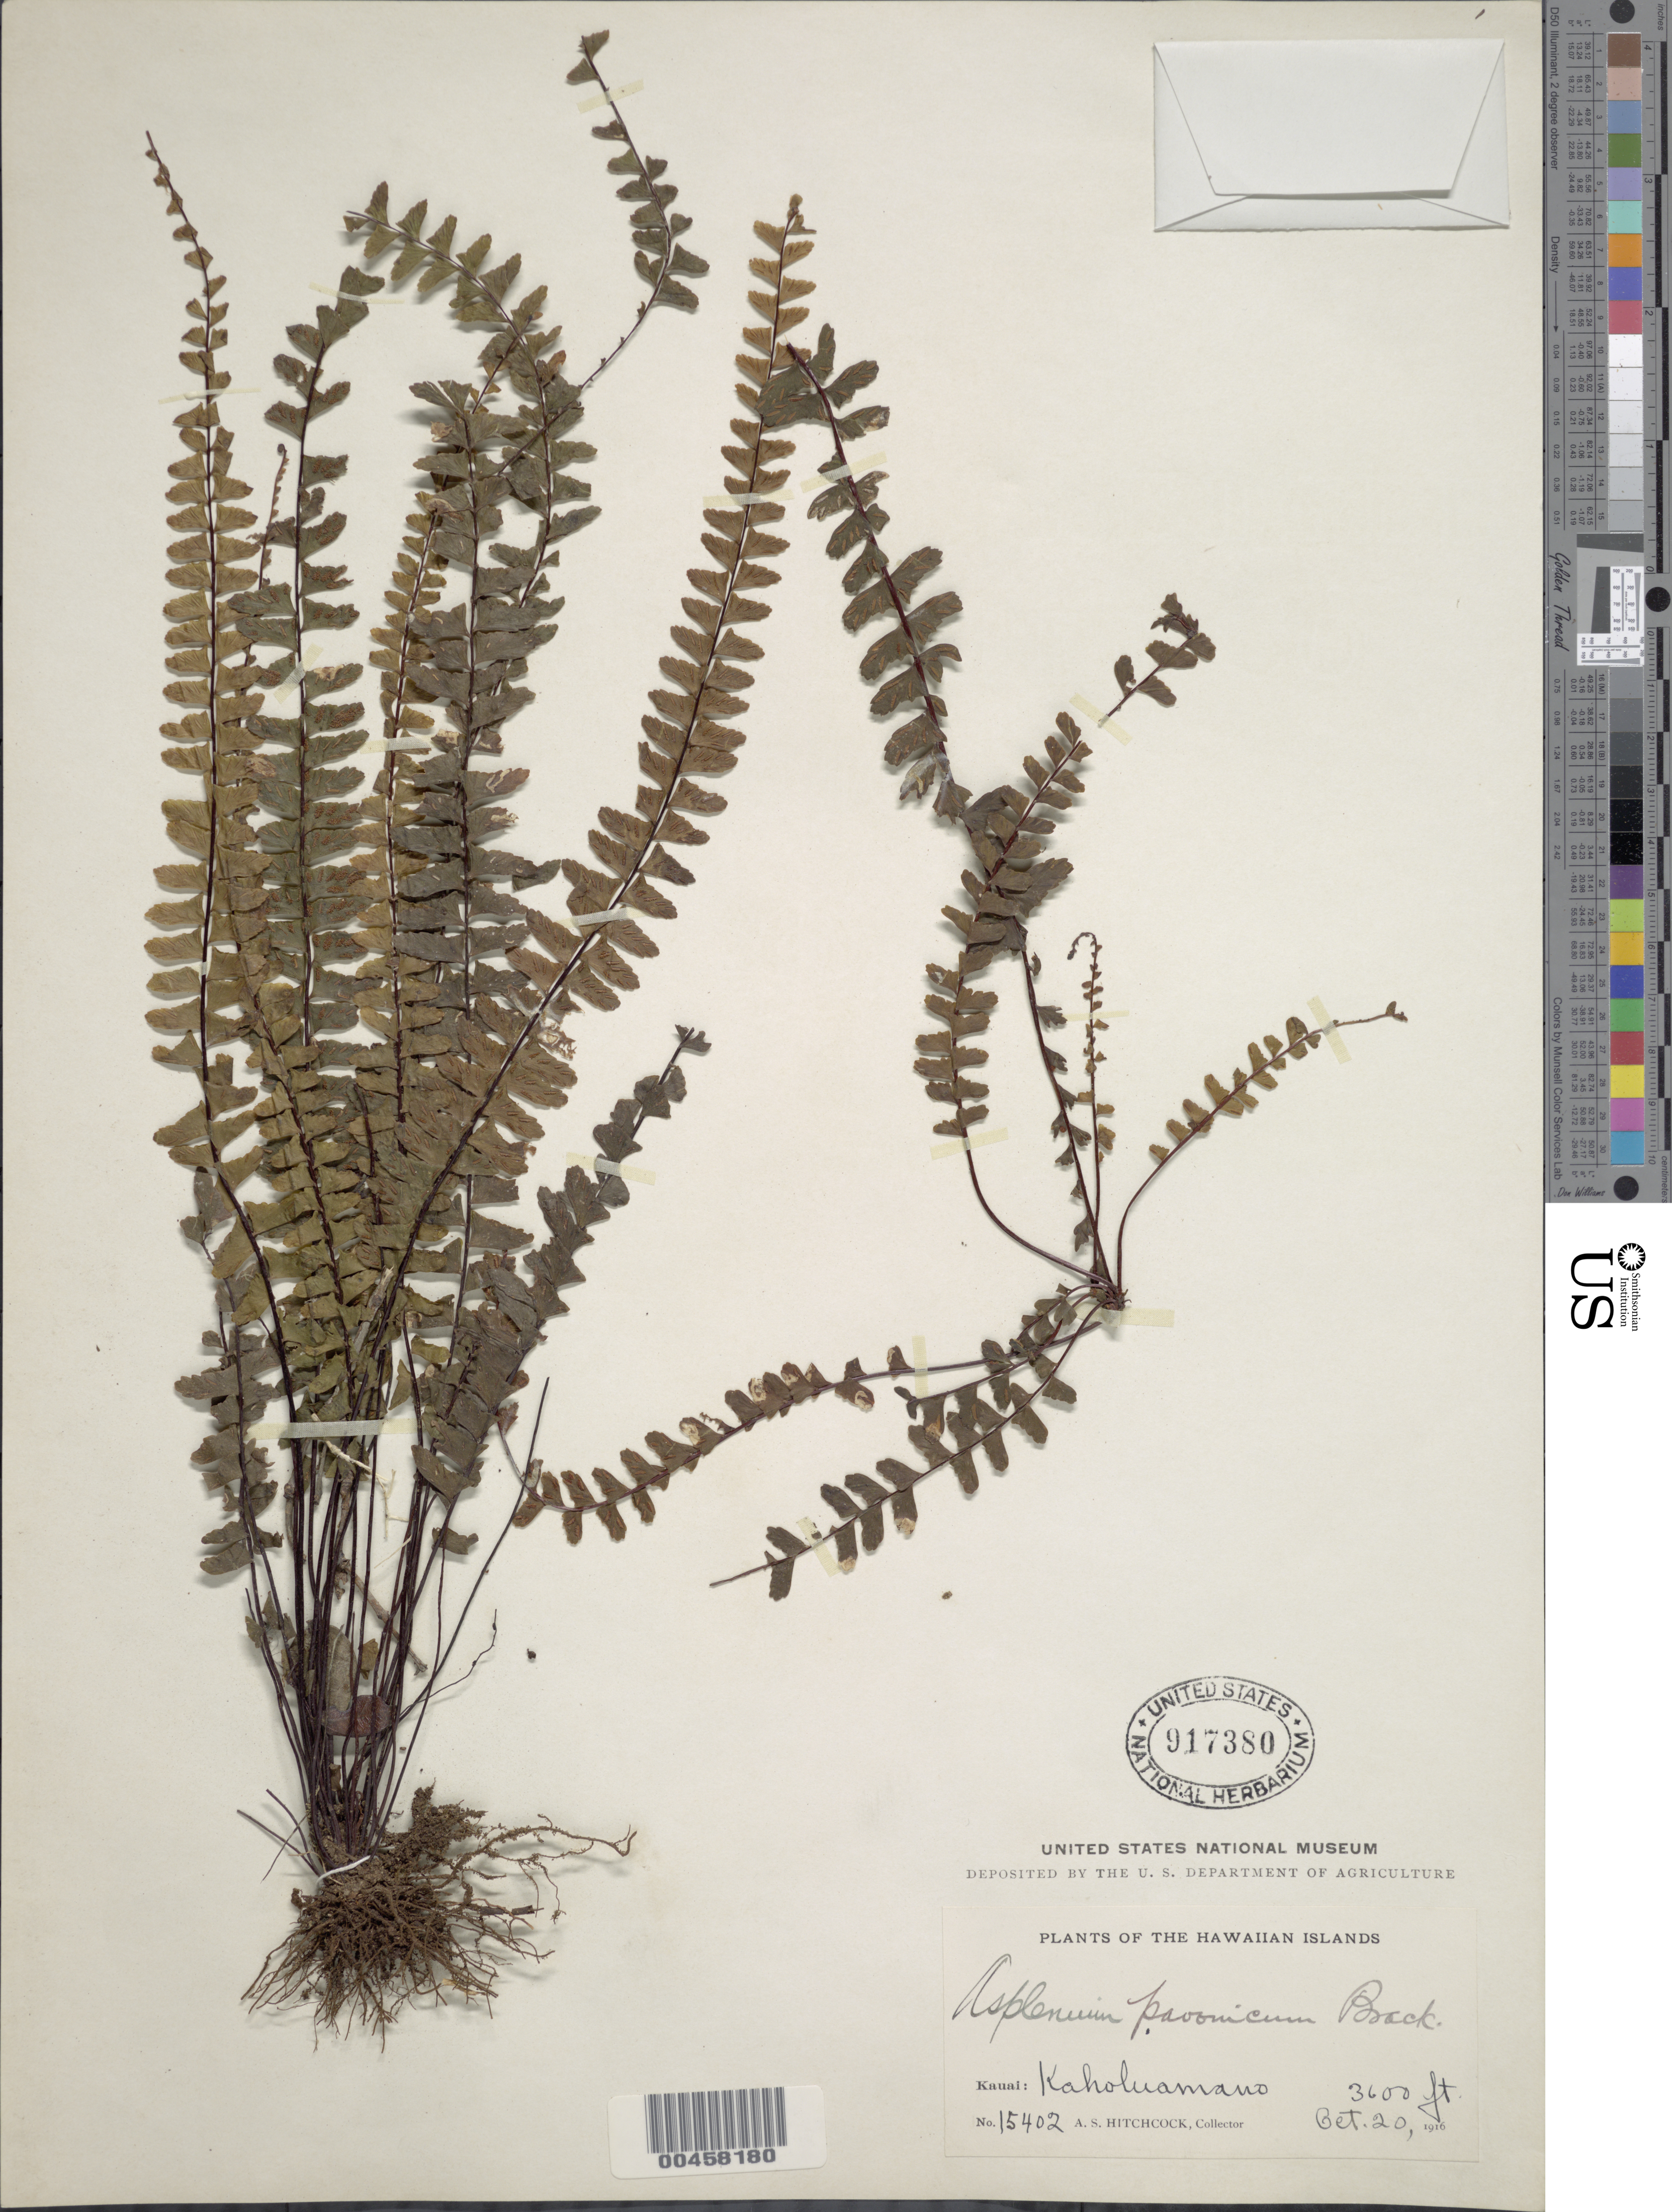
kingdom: Plantae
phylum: Tracheophyta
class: Polypodiopsida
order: Polypodiales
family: Aspleniaceae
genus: Asplenium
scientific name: Asplenium normale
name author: D. Don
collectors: A. S. Hitchcock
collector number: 15402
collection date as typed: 20 Oct 1916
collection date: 1916-10-20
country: United States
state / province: Hawaii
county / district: Kauai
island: Kaua'i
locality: Kaholuamano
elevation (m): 1097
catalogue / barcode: US 917380